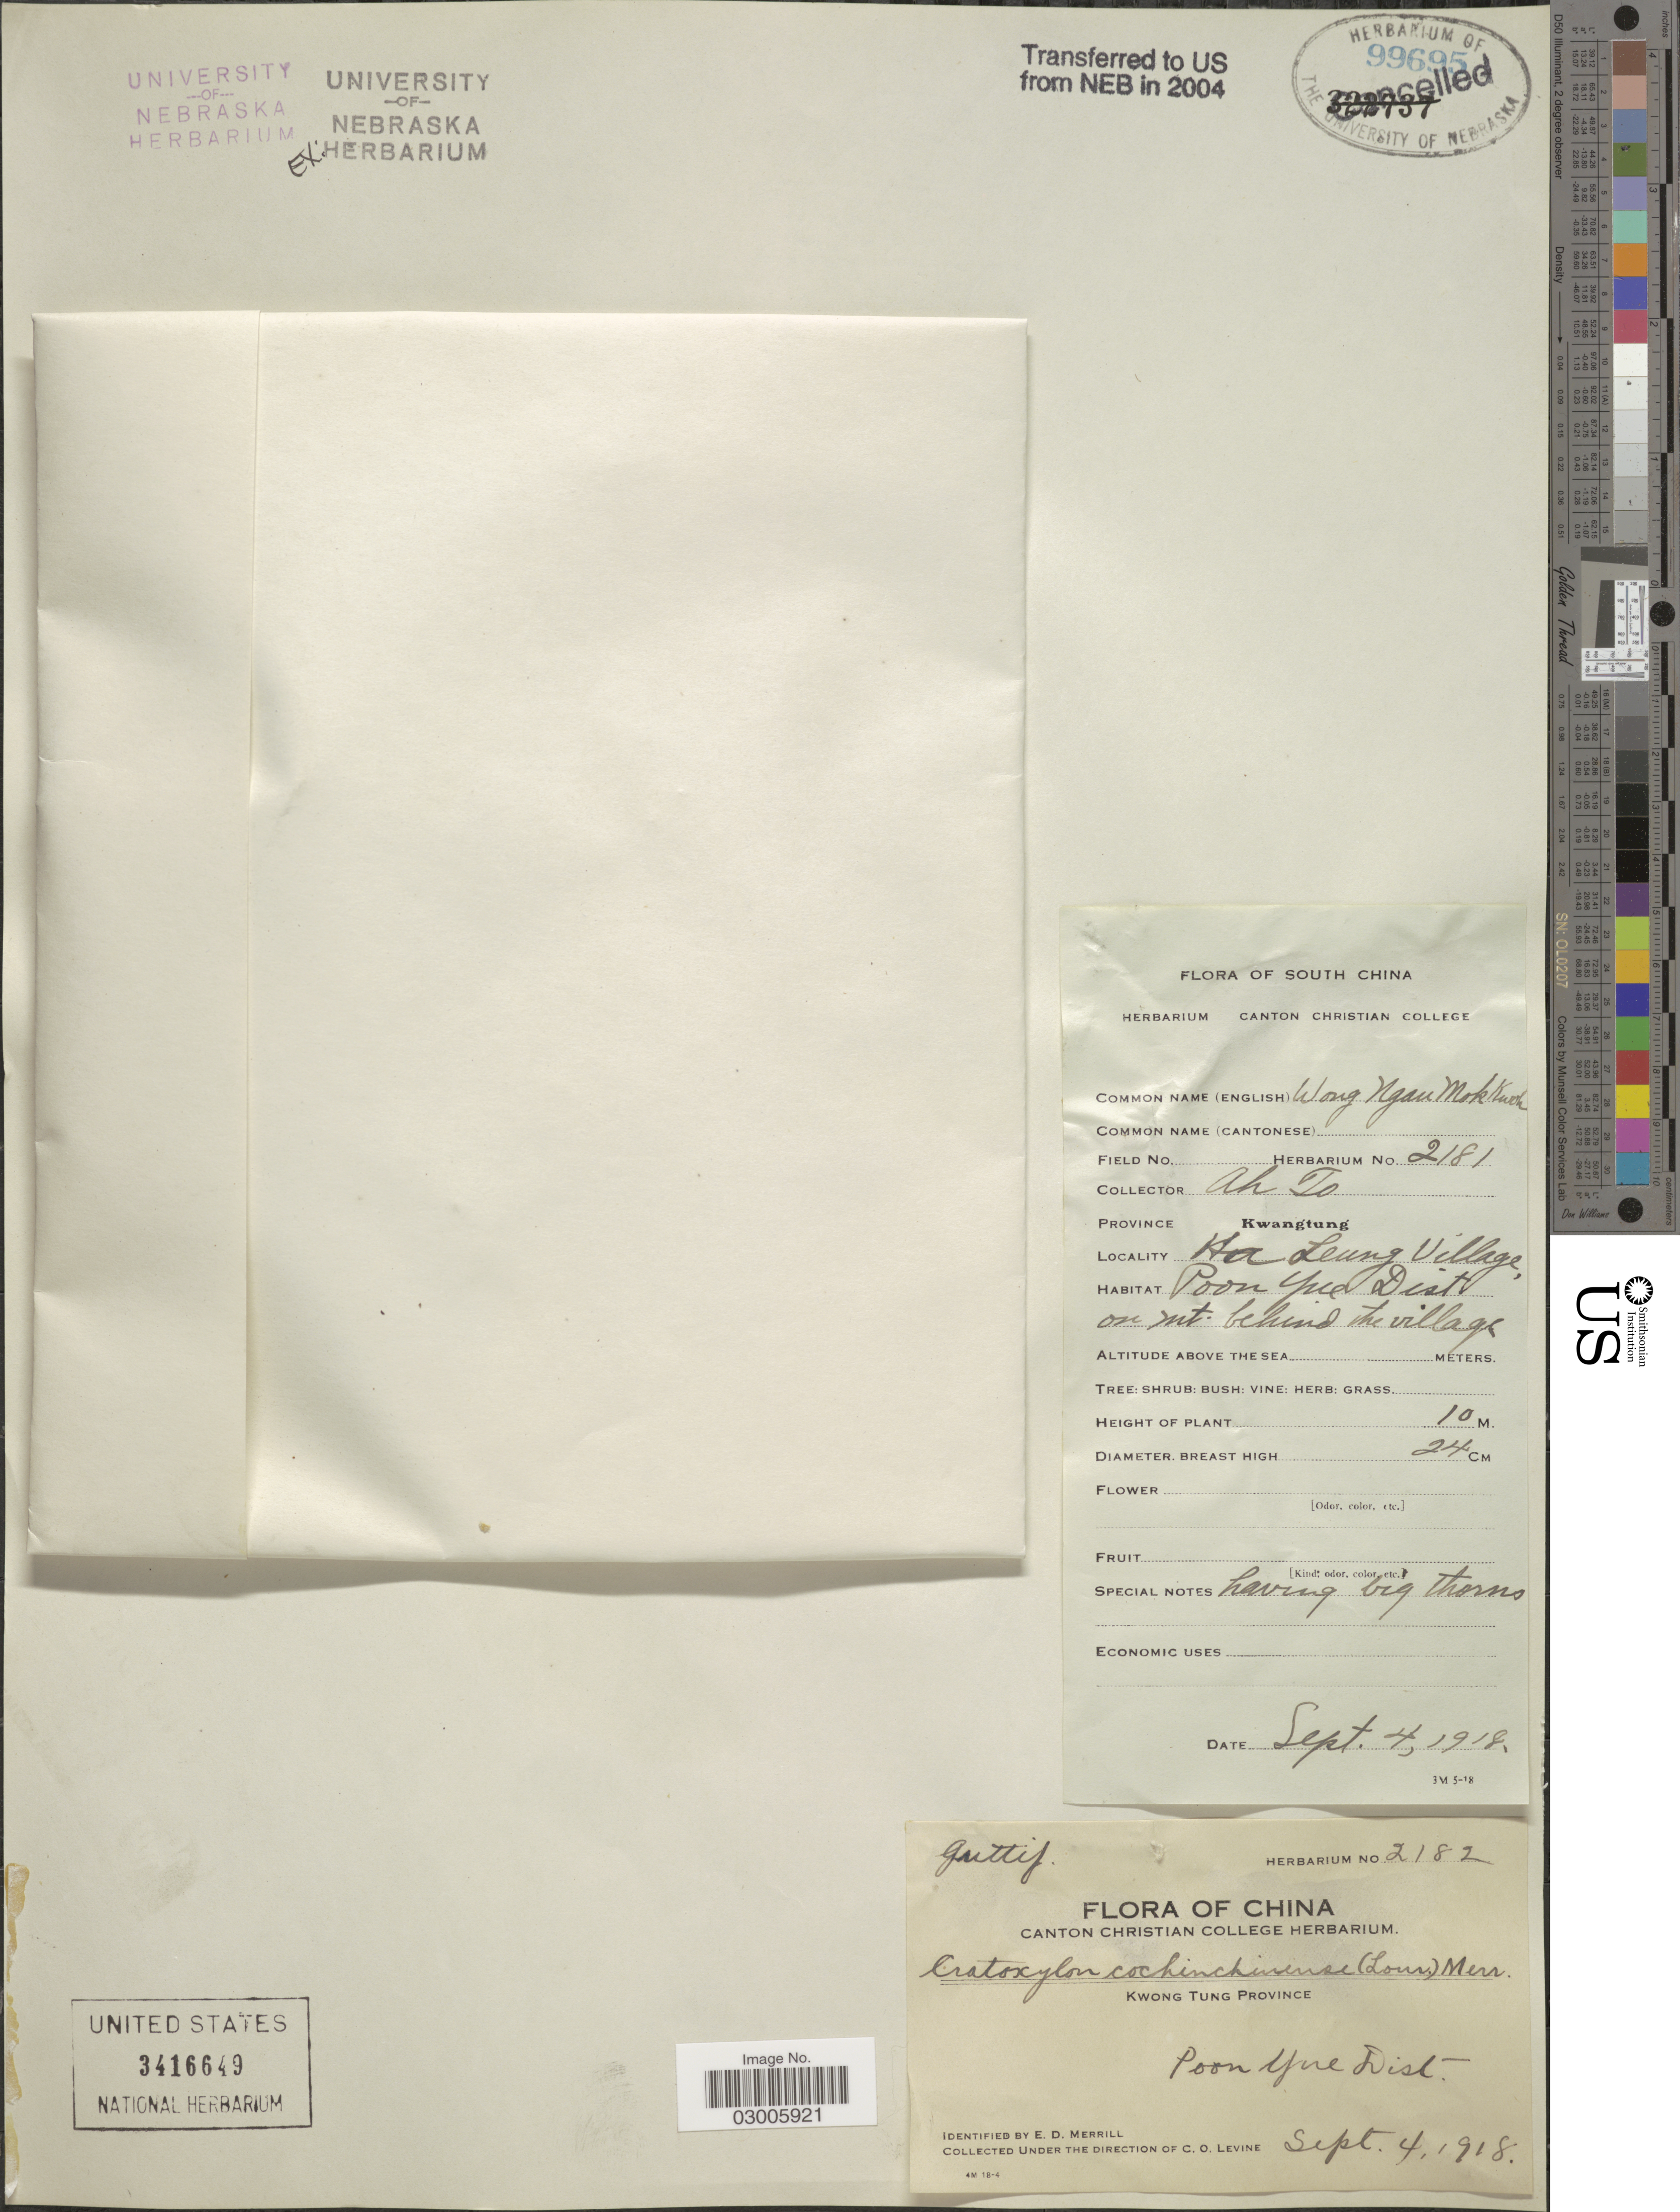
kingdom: Plantae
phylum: Tracheophyta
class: Magnoliopsida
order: Malpighiales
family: Hypericaceae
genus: Cratoxylum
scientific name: Cratoxylum formosum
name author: (Jack) Benth. & Hook. f. ex Dyer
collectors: Ah To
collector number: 2181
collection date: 1918-09-04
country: China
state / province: Guangdong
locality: Province Kwangtung. Ha Leung Village, Poon Yue Dist. on Mt. behind the village.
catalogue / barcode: US 3416649